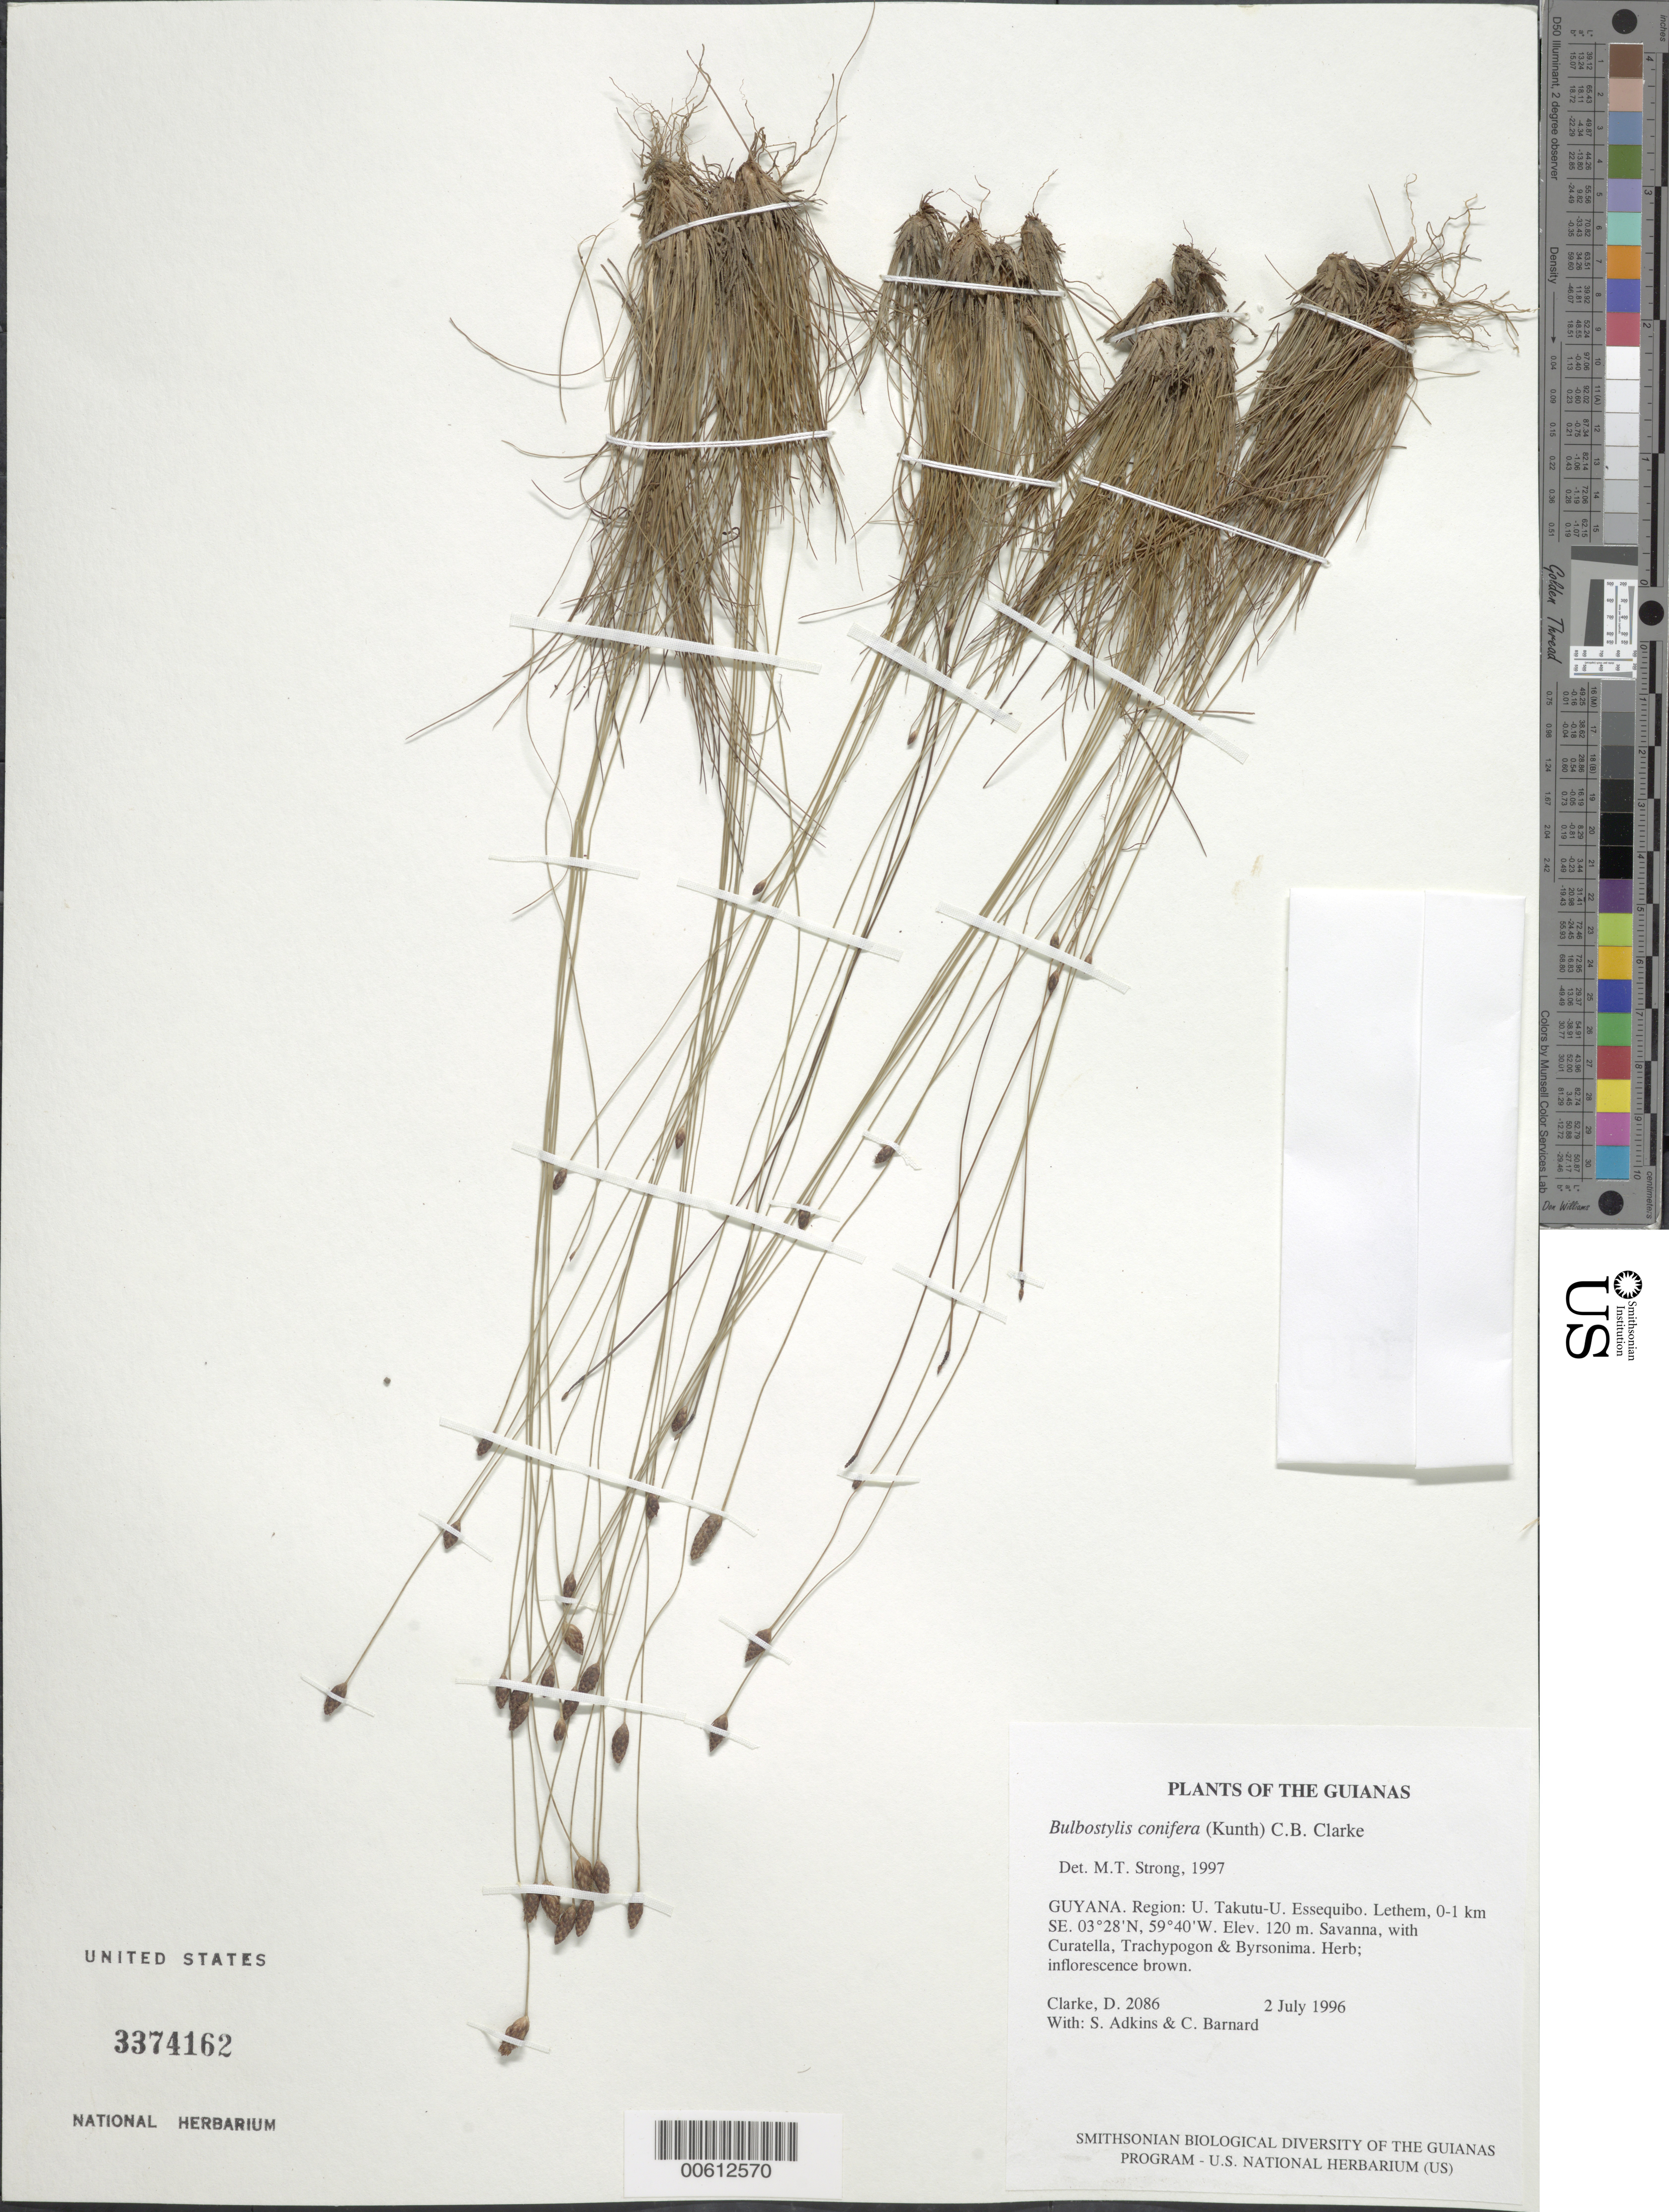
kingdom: Plantae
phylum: Tracheophyta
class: Liliopsida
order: Poales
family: Cyperaceae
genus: Bulbostylis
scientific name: Bulbostylis conifera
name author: (Kunth) C.B. Clarke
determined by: Strong, M. T., (US), Smithsonian Institution - National Museum of Natural History (UNITED STATES)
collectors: H. D. Clarke, S. Adkins & C. Bernard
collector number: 2086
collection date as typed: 2 July 1996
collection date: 1996-07-02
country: Guyana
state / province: U. Takutu-U. Essequibo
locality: Lethem, 0-1 km SE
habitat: Savanna, with Curatella, Trachypogon & Byrsonima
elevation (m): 120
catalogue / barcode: US 3374162